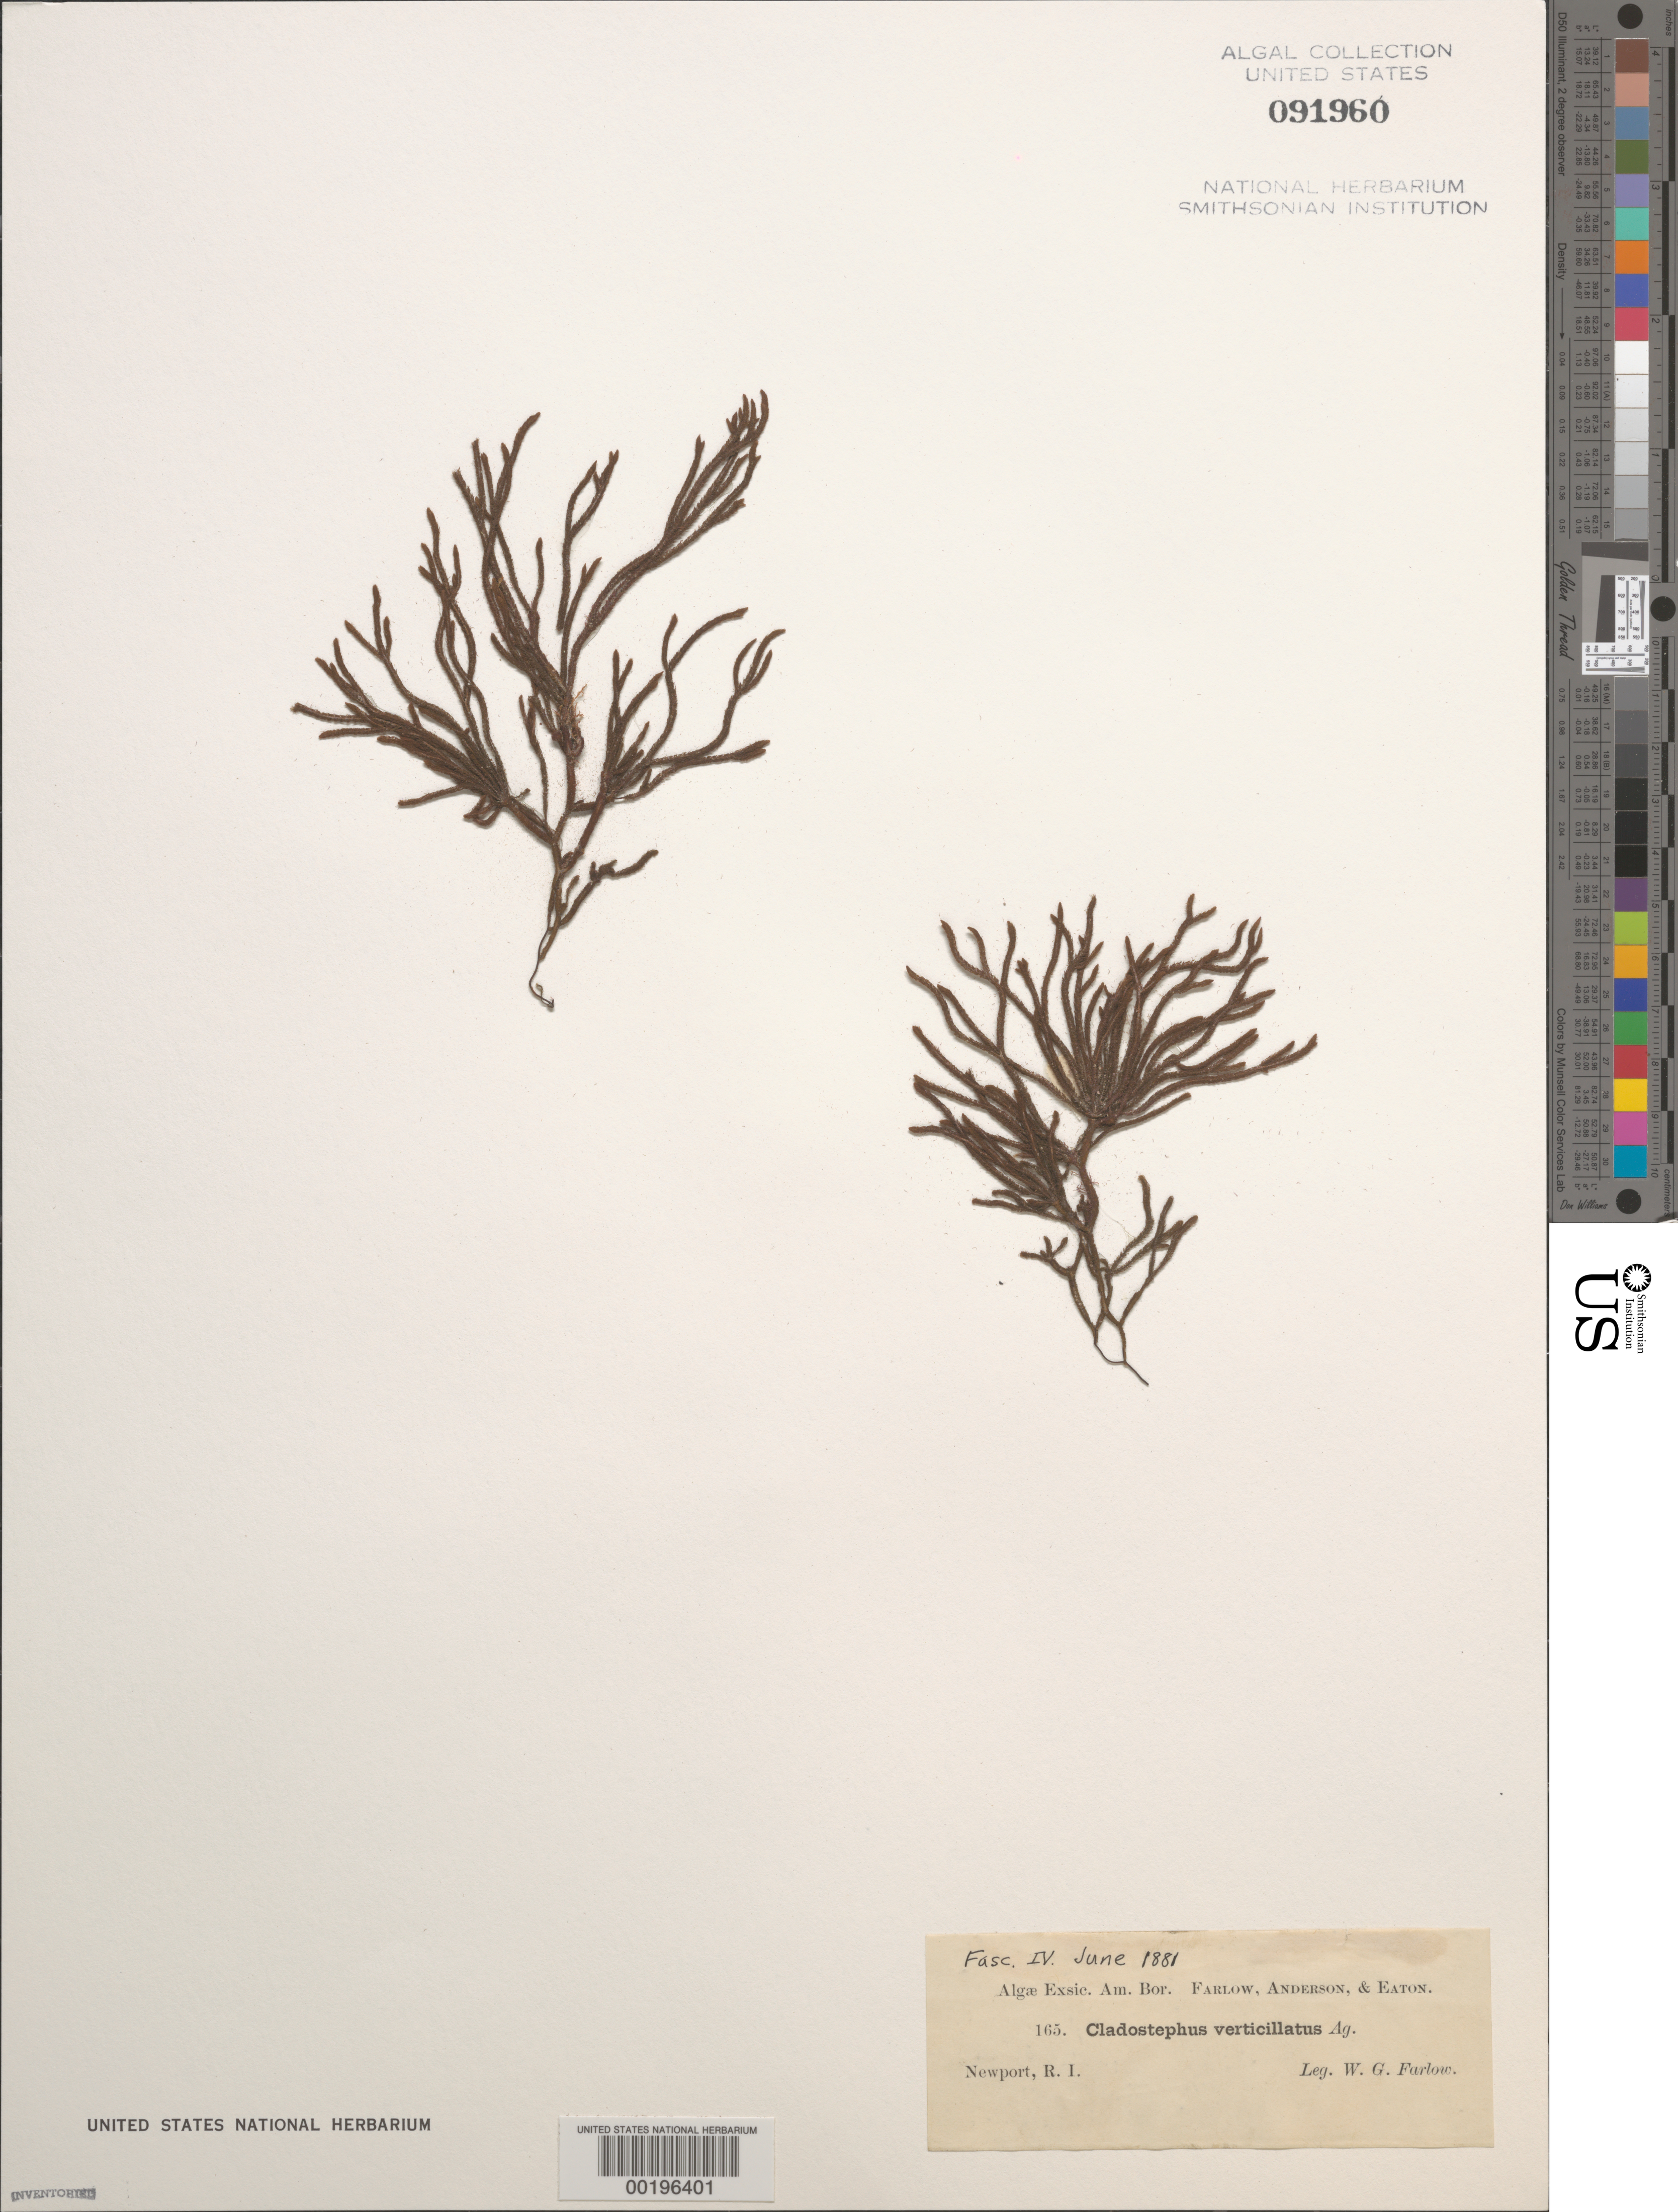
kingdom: Chromista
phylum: Ochrophyta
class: Phaeophyceae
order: Sphacelariales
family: Cladostephaceae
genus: Cladostephus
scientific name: Cladostephus hirsutus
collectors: W. G. Farlow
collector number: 165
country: United States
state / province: Rhode Island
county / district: Newport County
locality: Newport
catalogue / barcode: US 91960